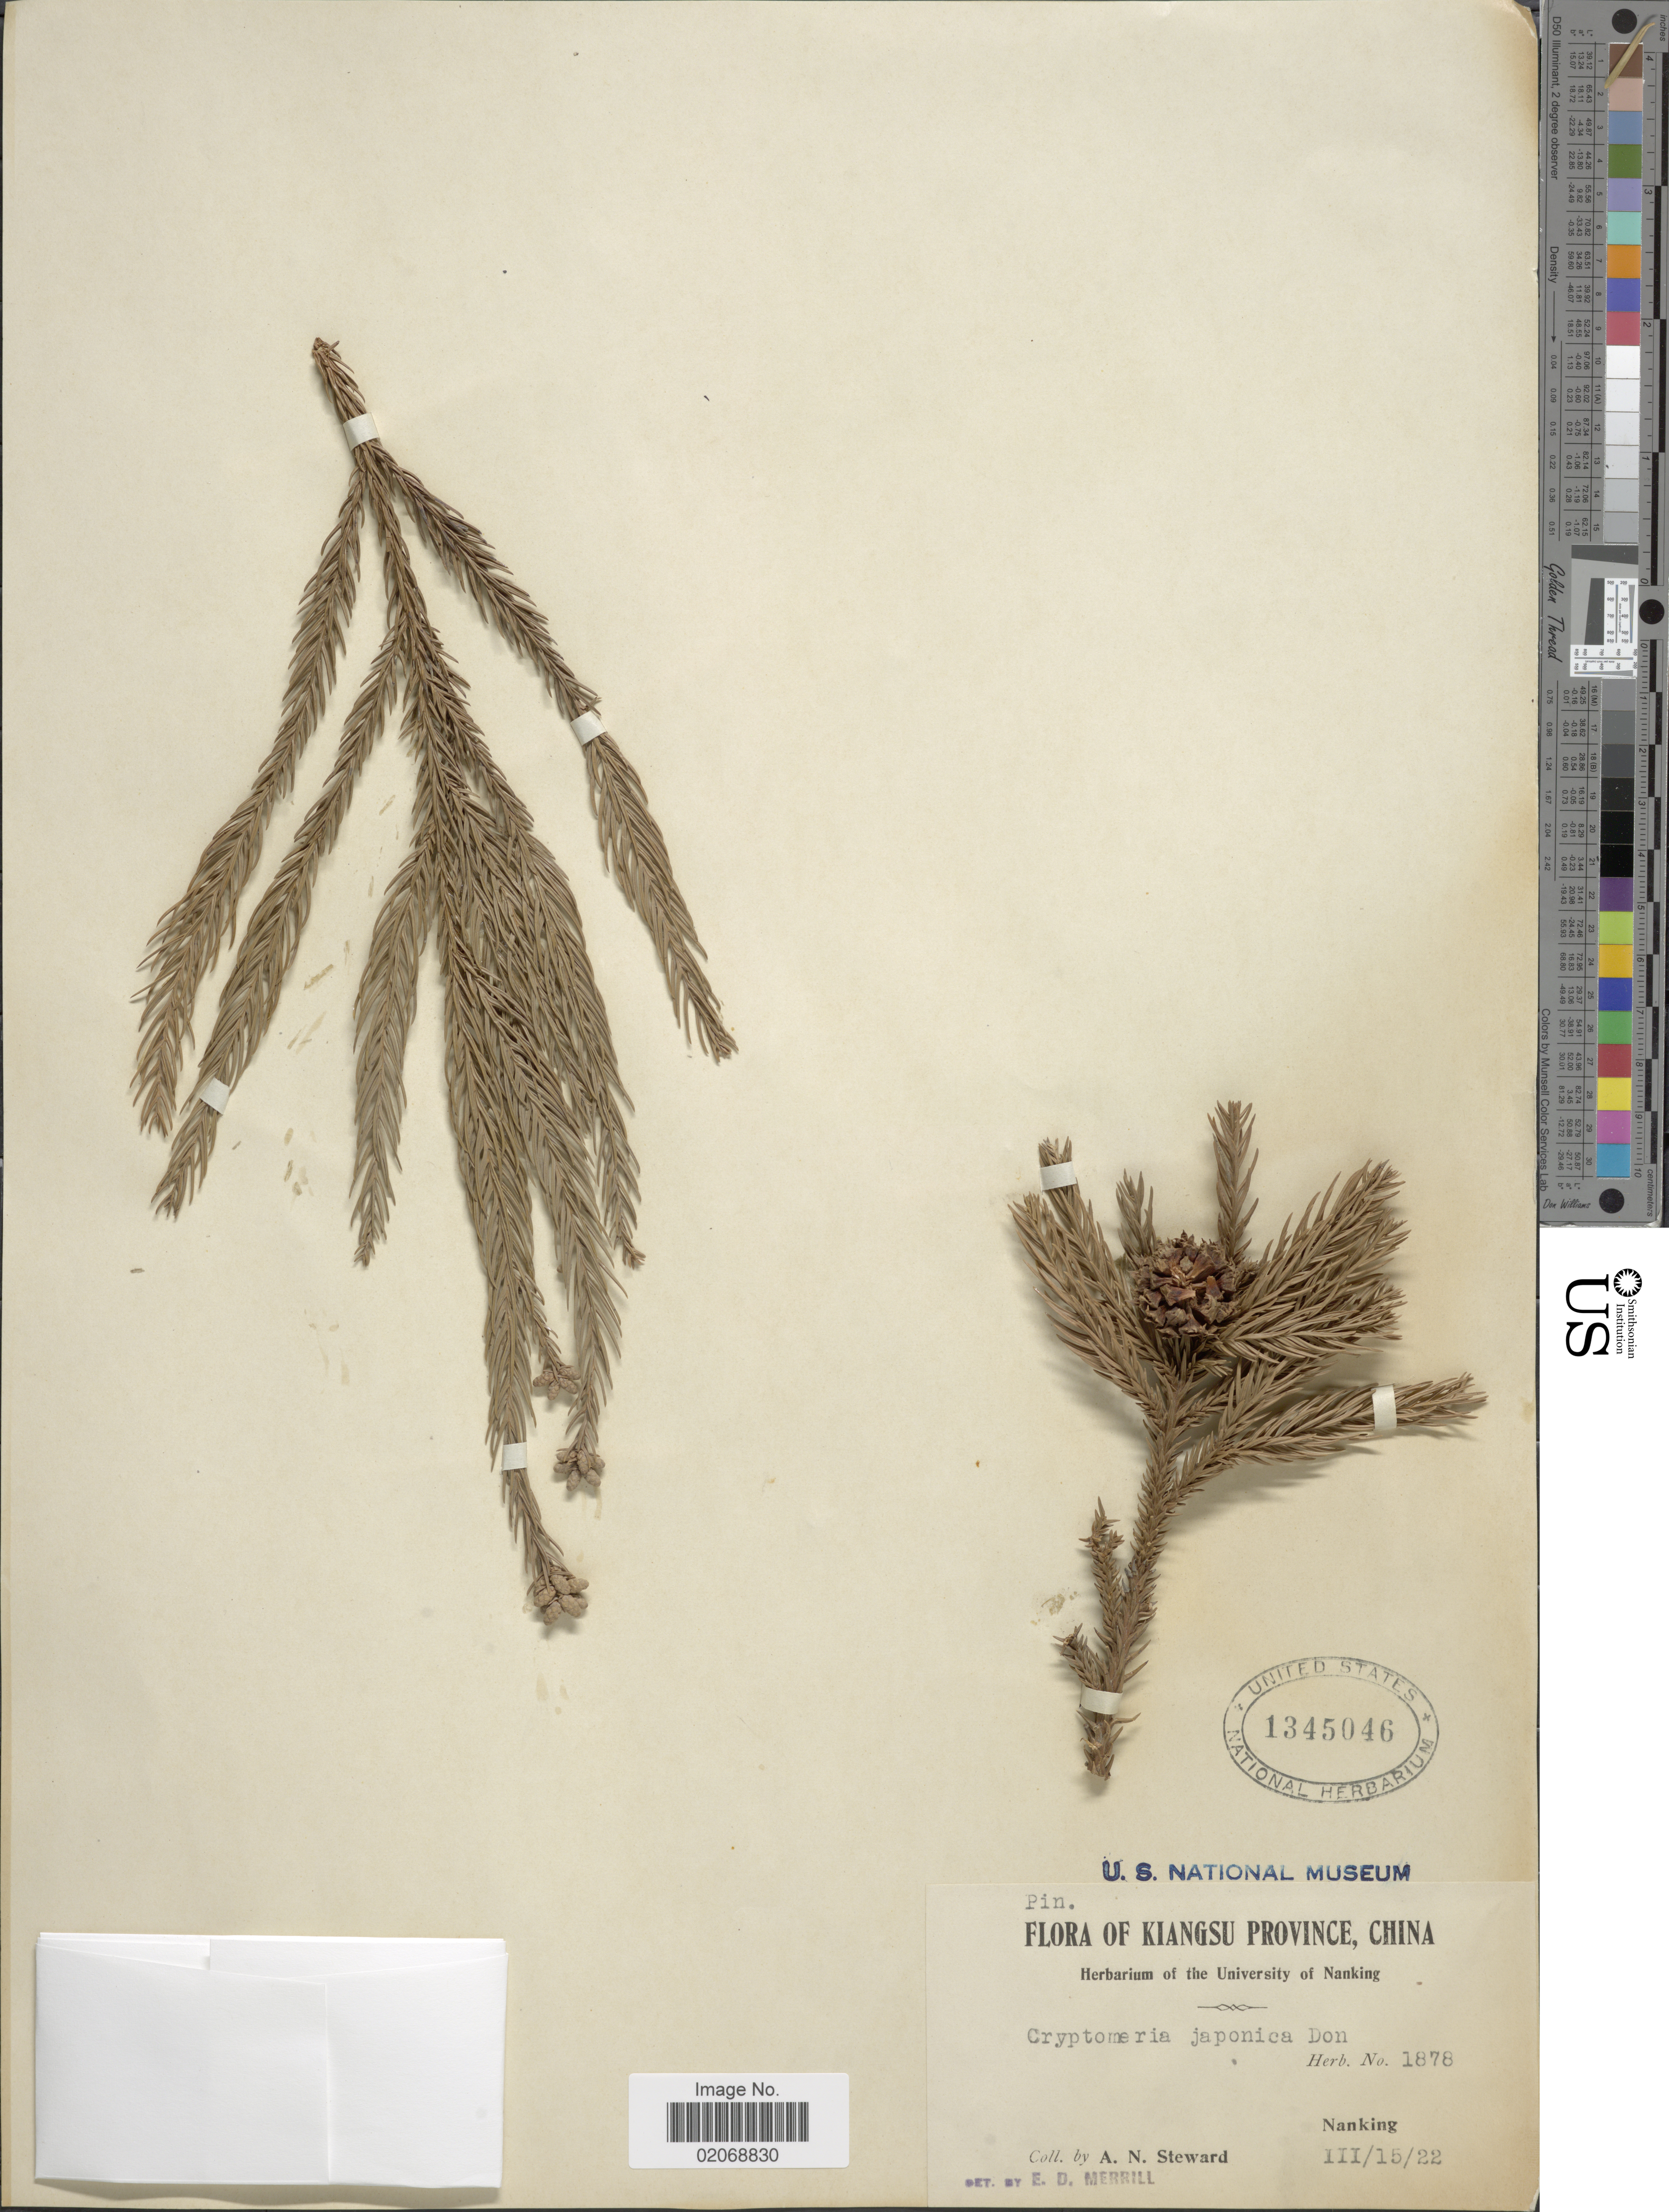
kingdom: Plantae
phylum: Tracheophyta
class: Pinopsida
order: Pinales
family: Cupressaceae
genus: Cryptomeria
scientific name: Cryptomeria japonica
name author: (Thunb. ex L. f.) D. Don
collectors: A. N. Steward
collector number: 1878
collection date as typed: Transcribed d/m/y: 15/3/22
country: China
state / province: Jiangsu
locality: Kiangsu Province, Nanking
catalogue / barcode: US 1345046